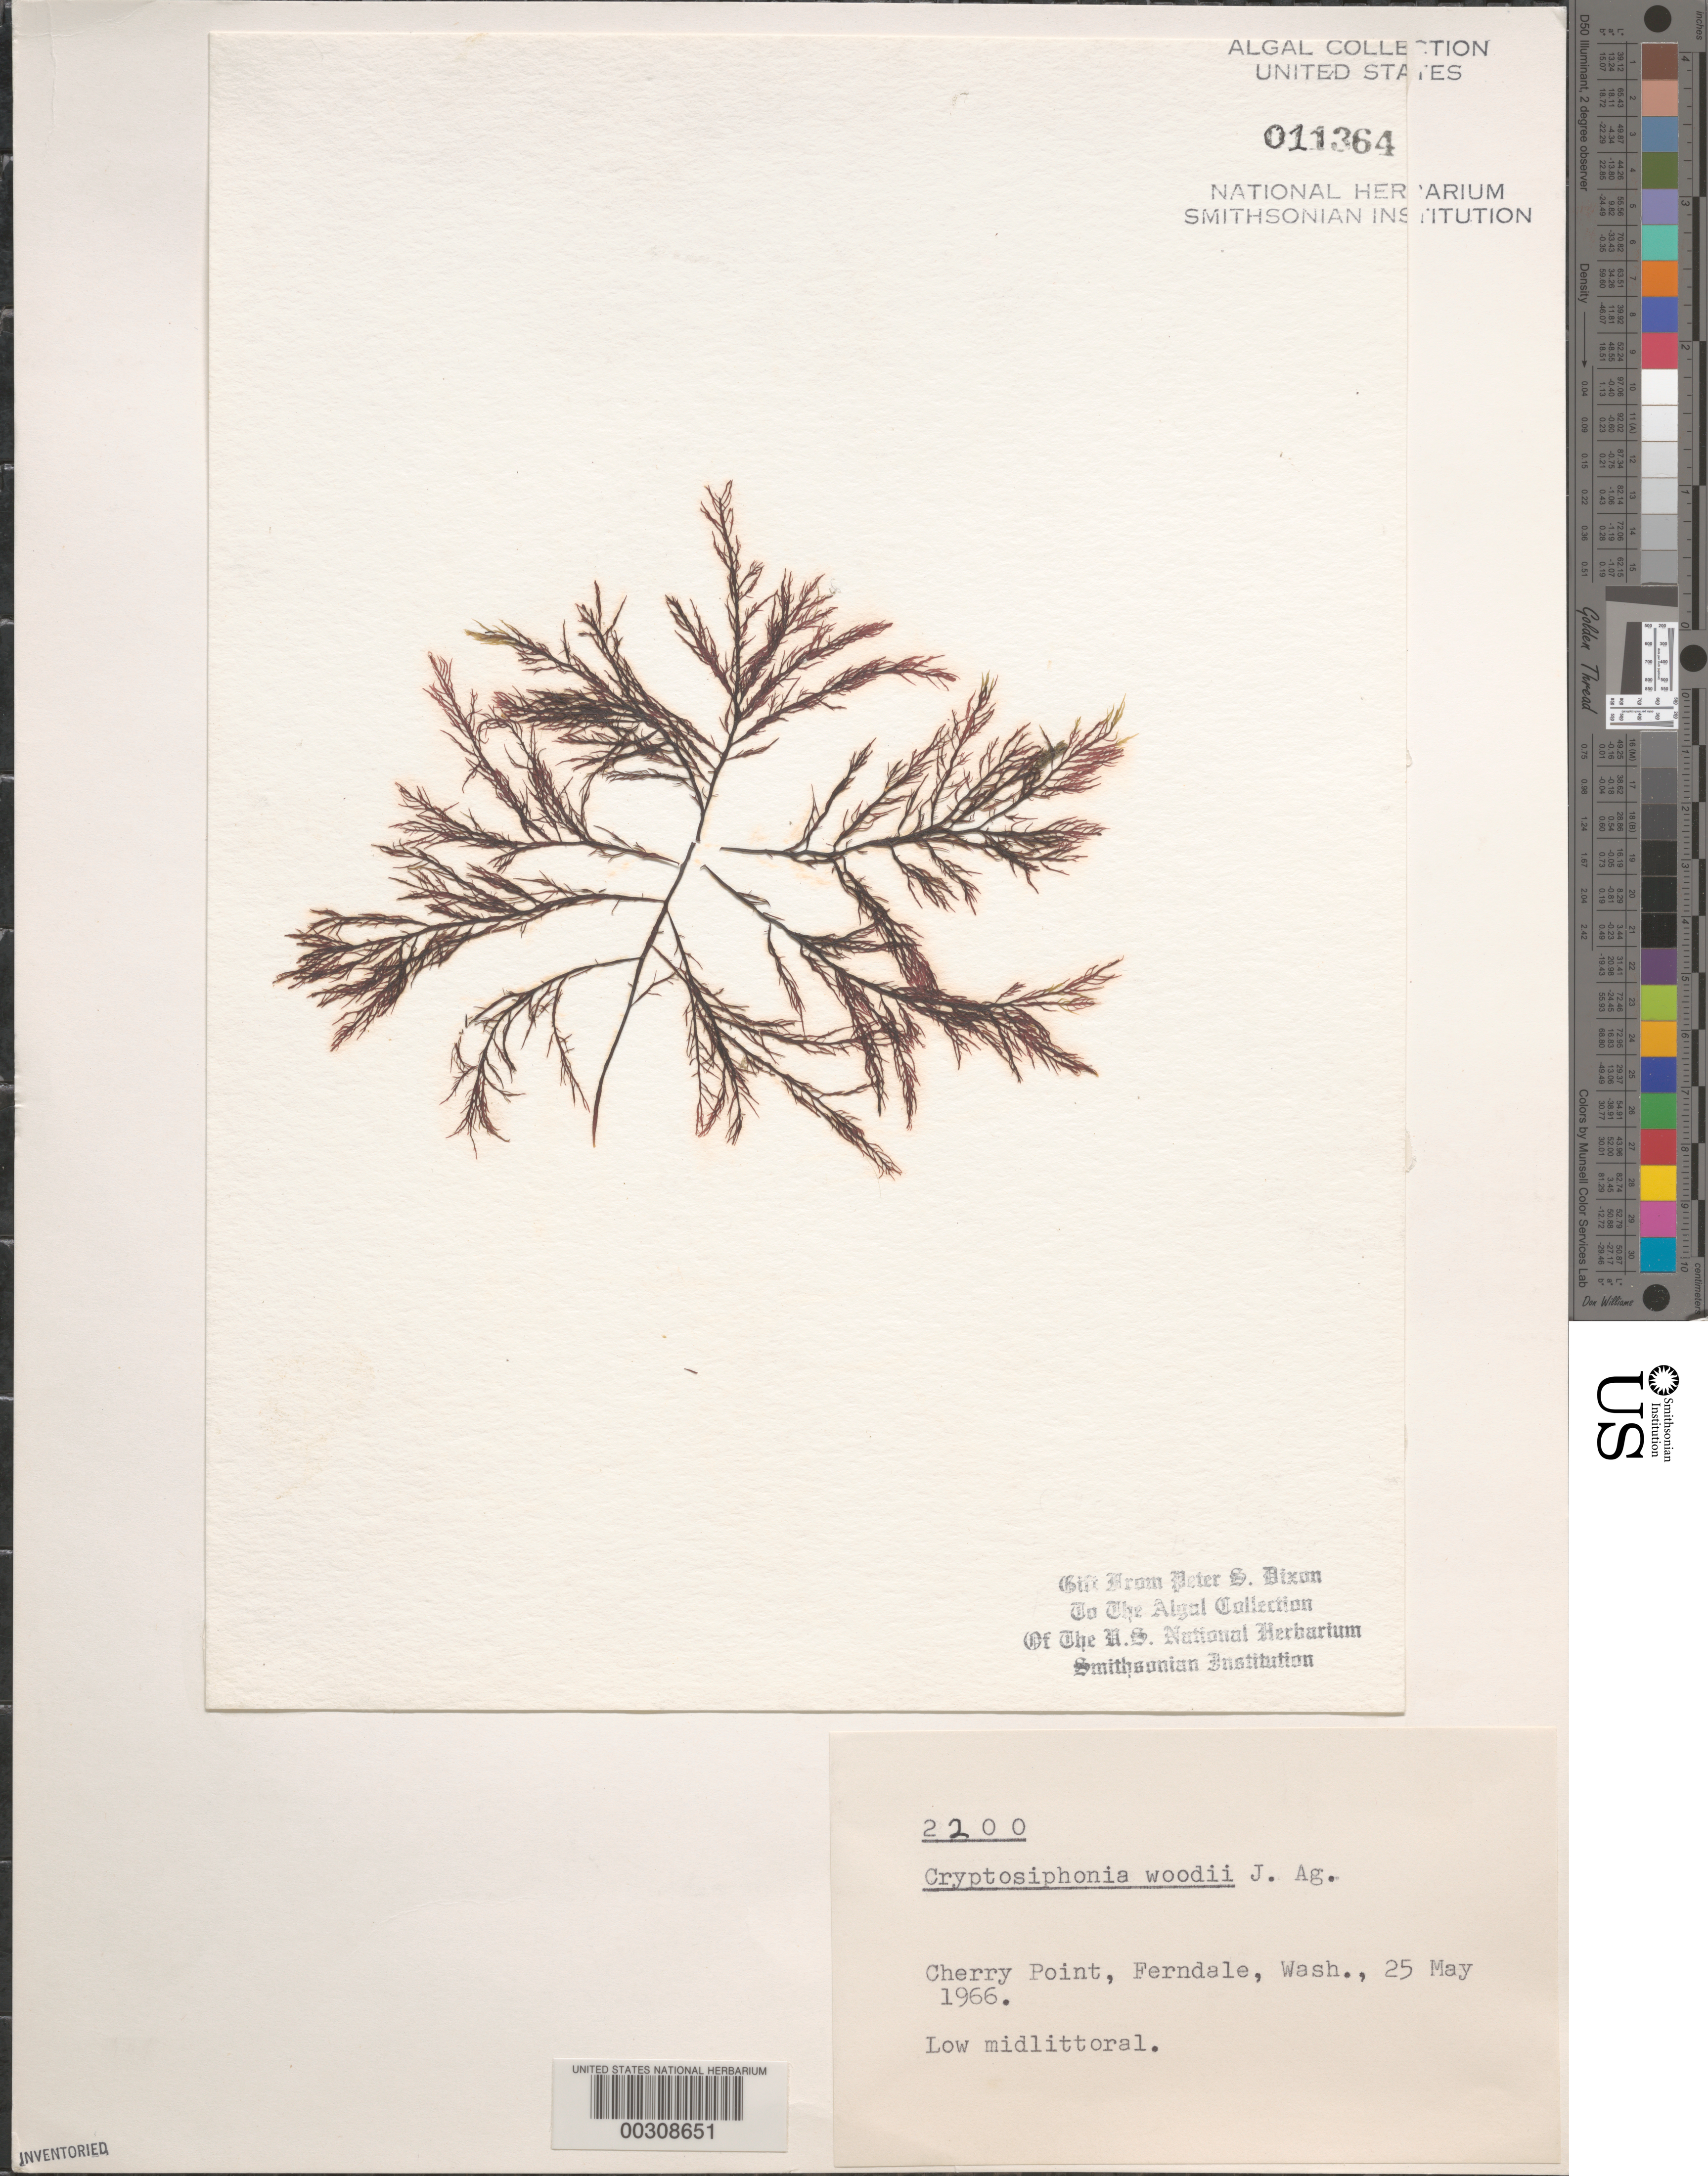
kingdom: Plantae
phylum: Rhodophyta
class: Florideophyceae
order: Gigartinales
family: Dumontiaceae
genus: Cryptosiphonia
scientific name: Cryptosiphonia woodii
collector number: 2200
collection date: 1966-05-25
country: United States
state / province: Washington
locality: Cherry Point, Ferndale. Low midlittoral.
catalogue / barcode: US 11364